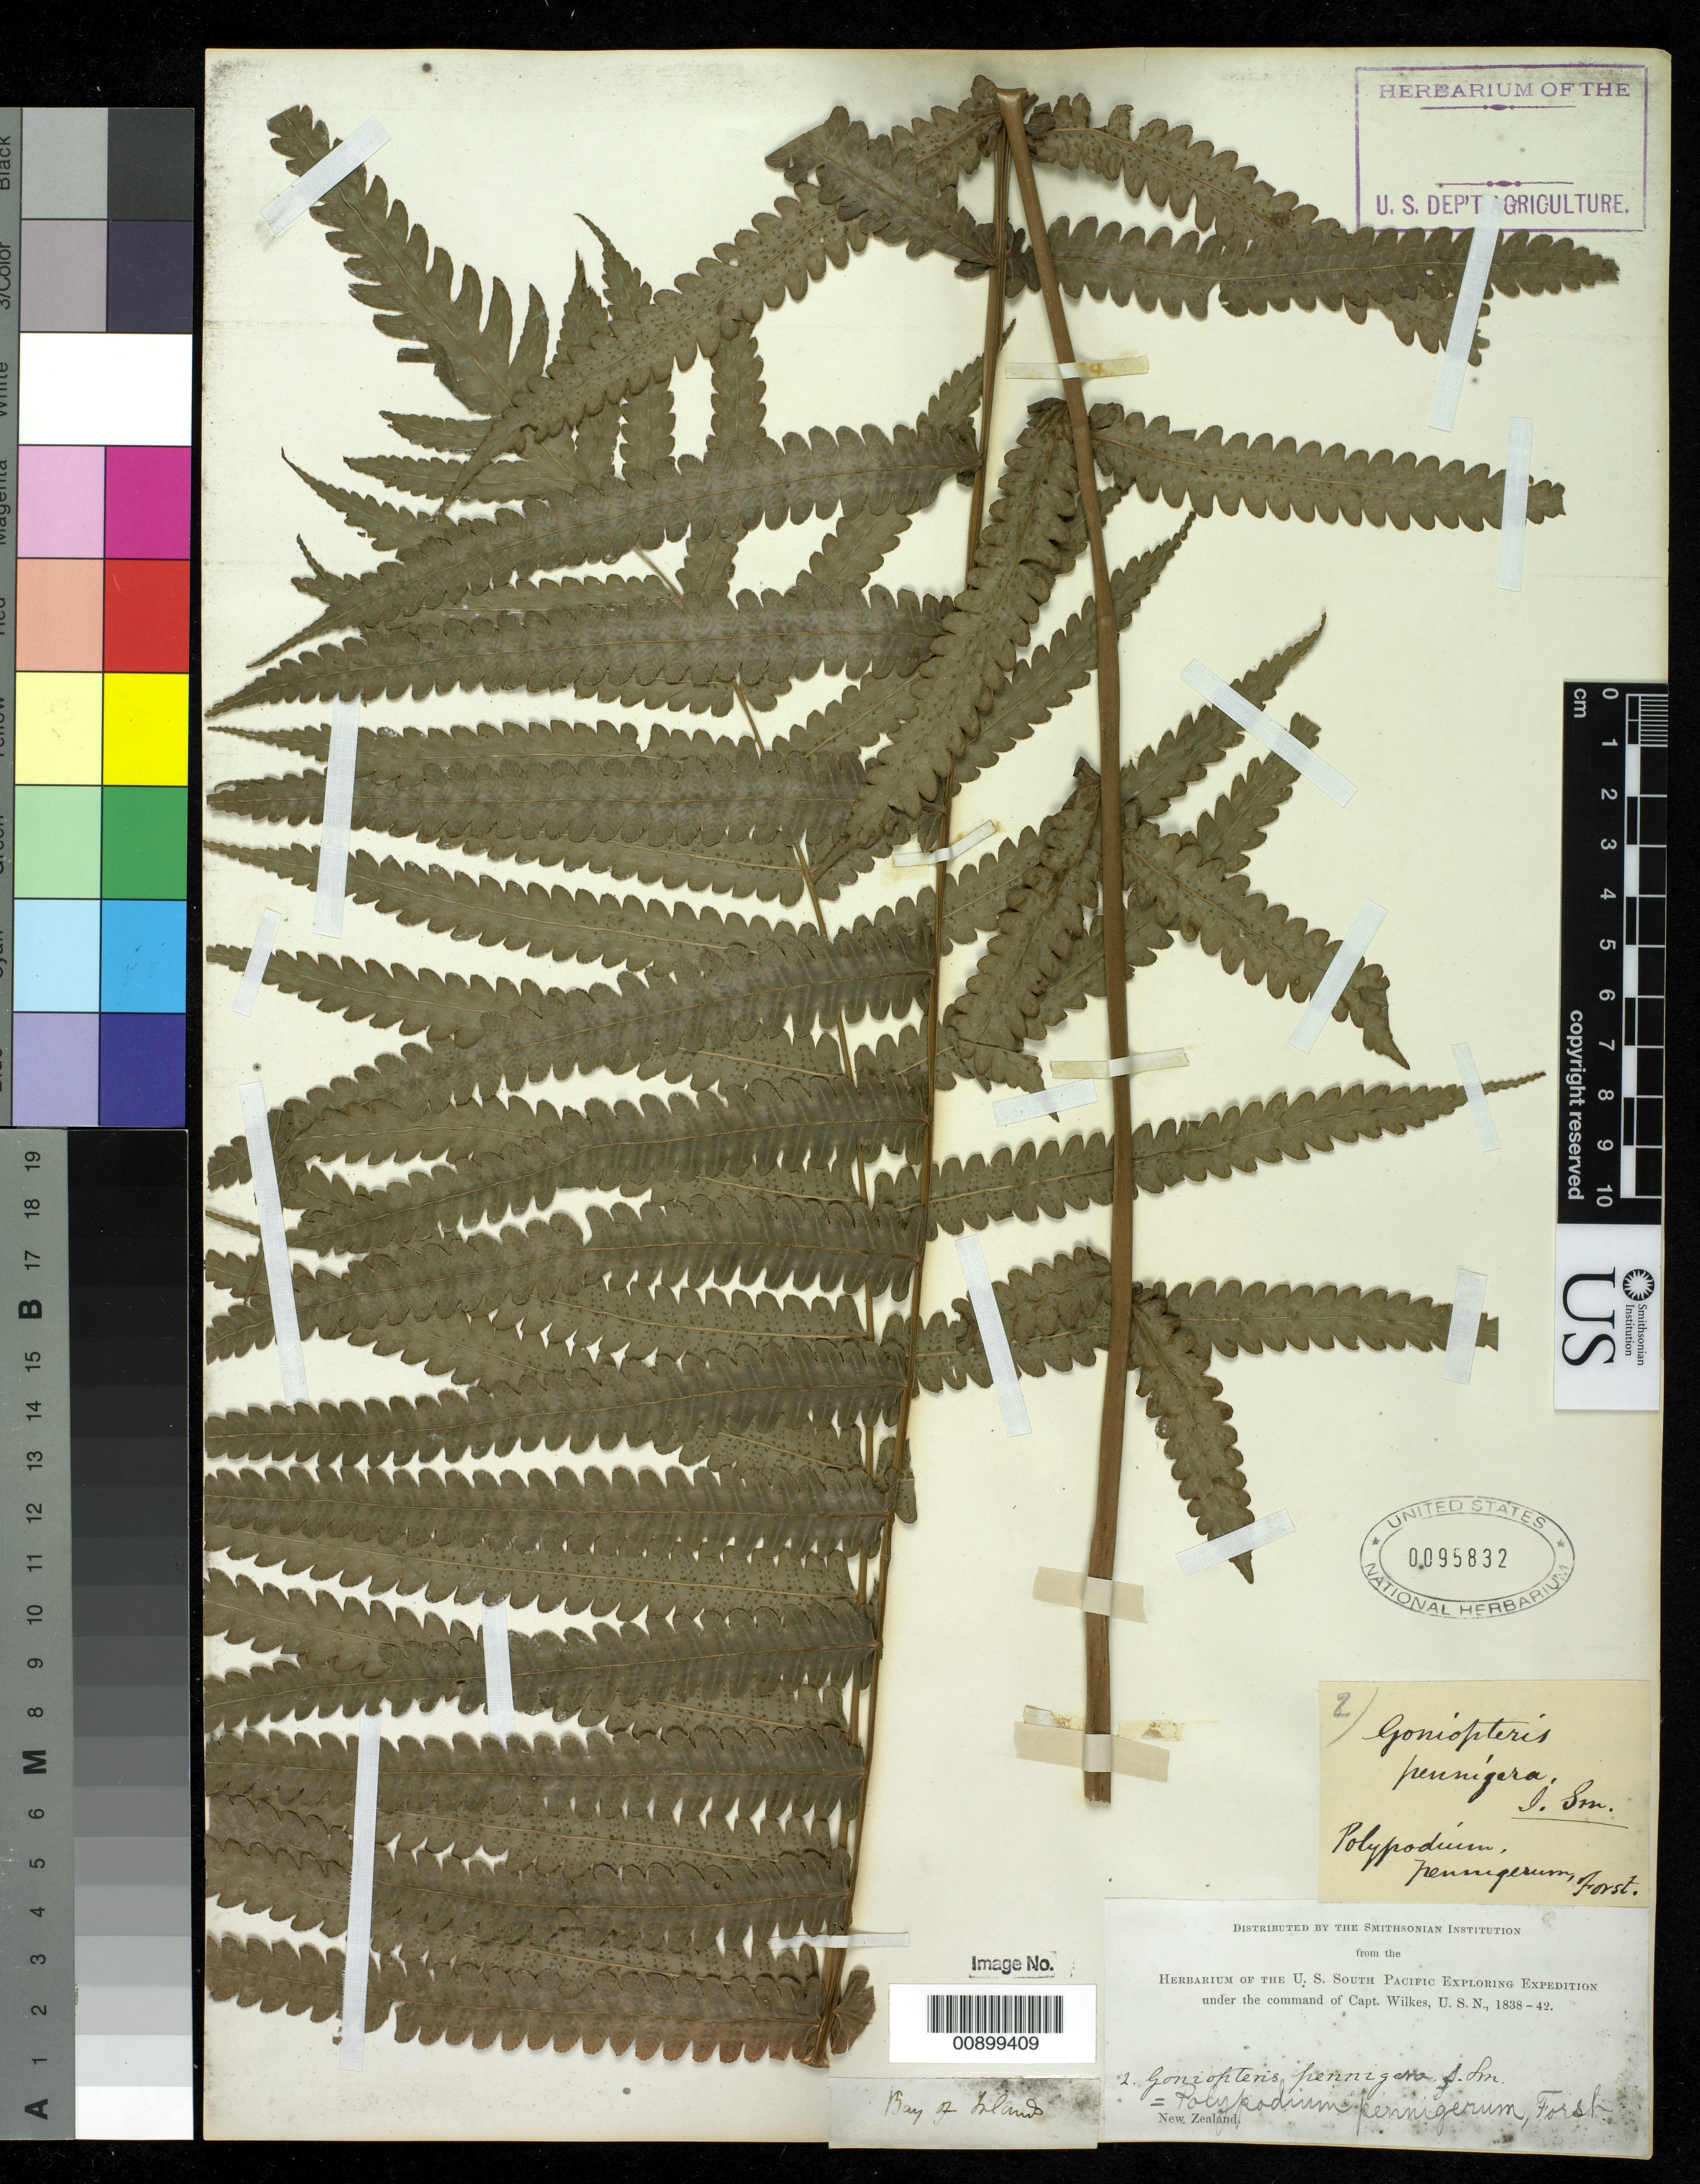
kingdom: Plantae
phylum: Tracheophyta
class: Polypodiopsida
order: Polypodiales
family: Thelypteridaceae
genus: Pneumatopteris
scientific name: Pneumatopteris pennigera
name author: (G. Forst.) Holttum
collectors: Wilkes Explor. Exped.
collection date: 1838/1842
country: New Zealand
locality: New Zealand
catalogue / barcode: US 95832